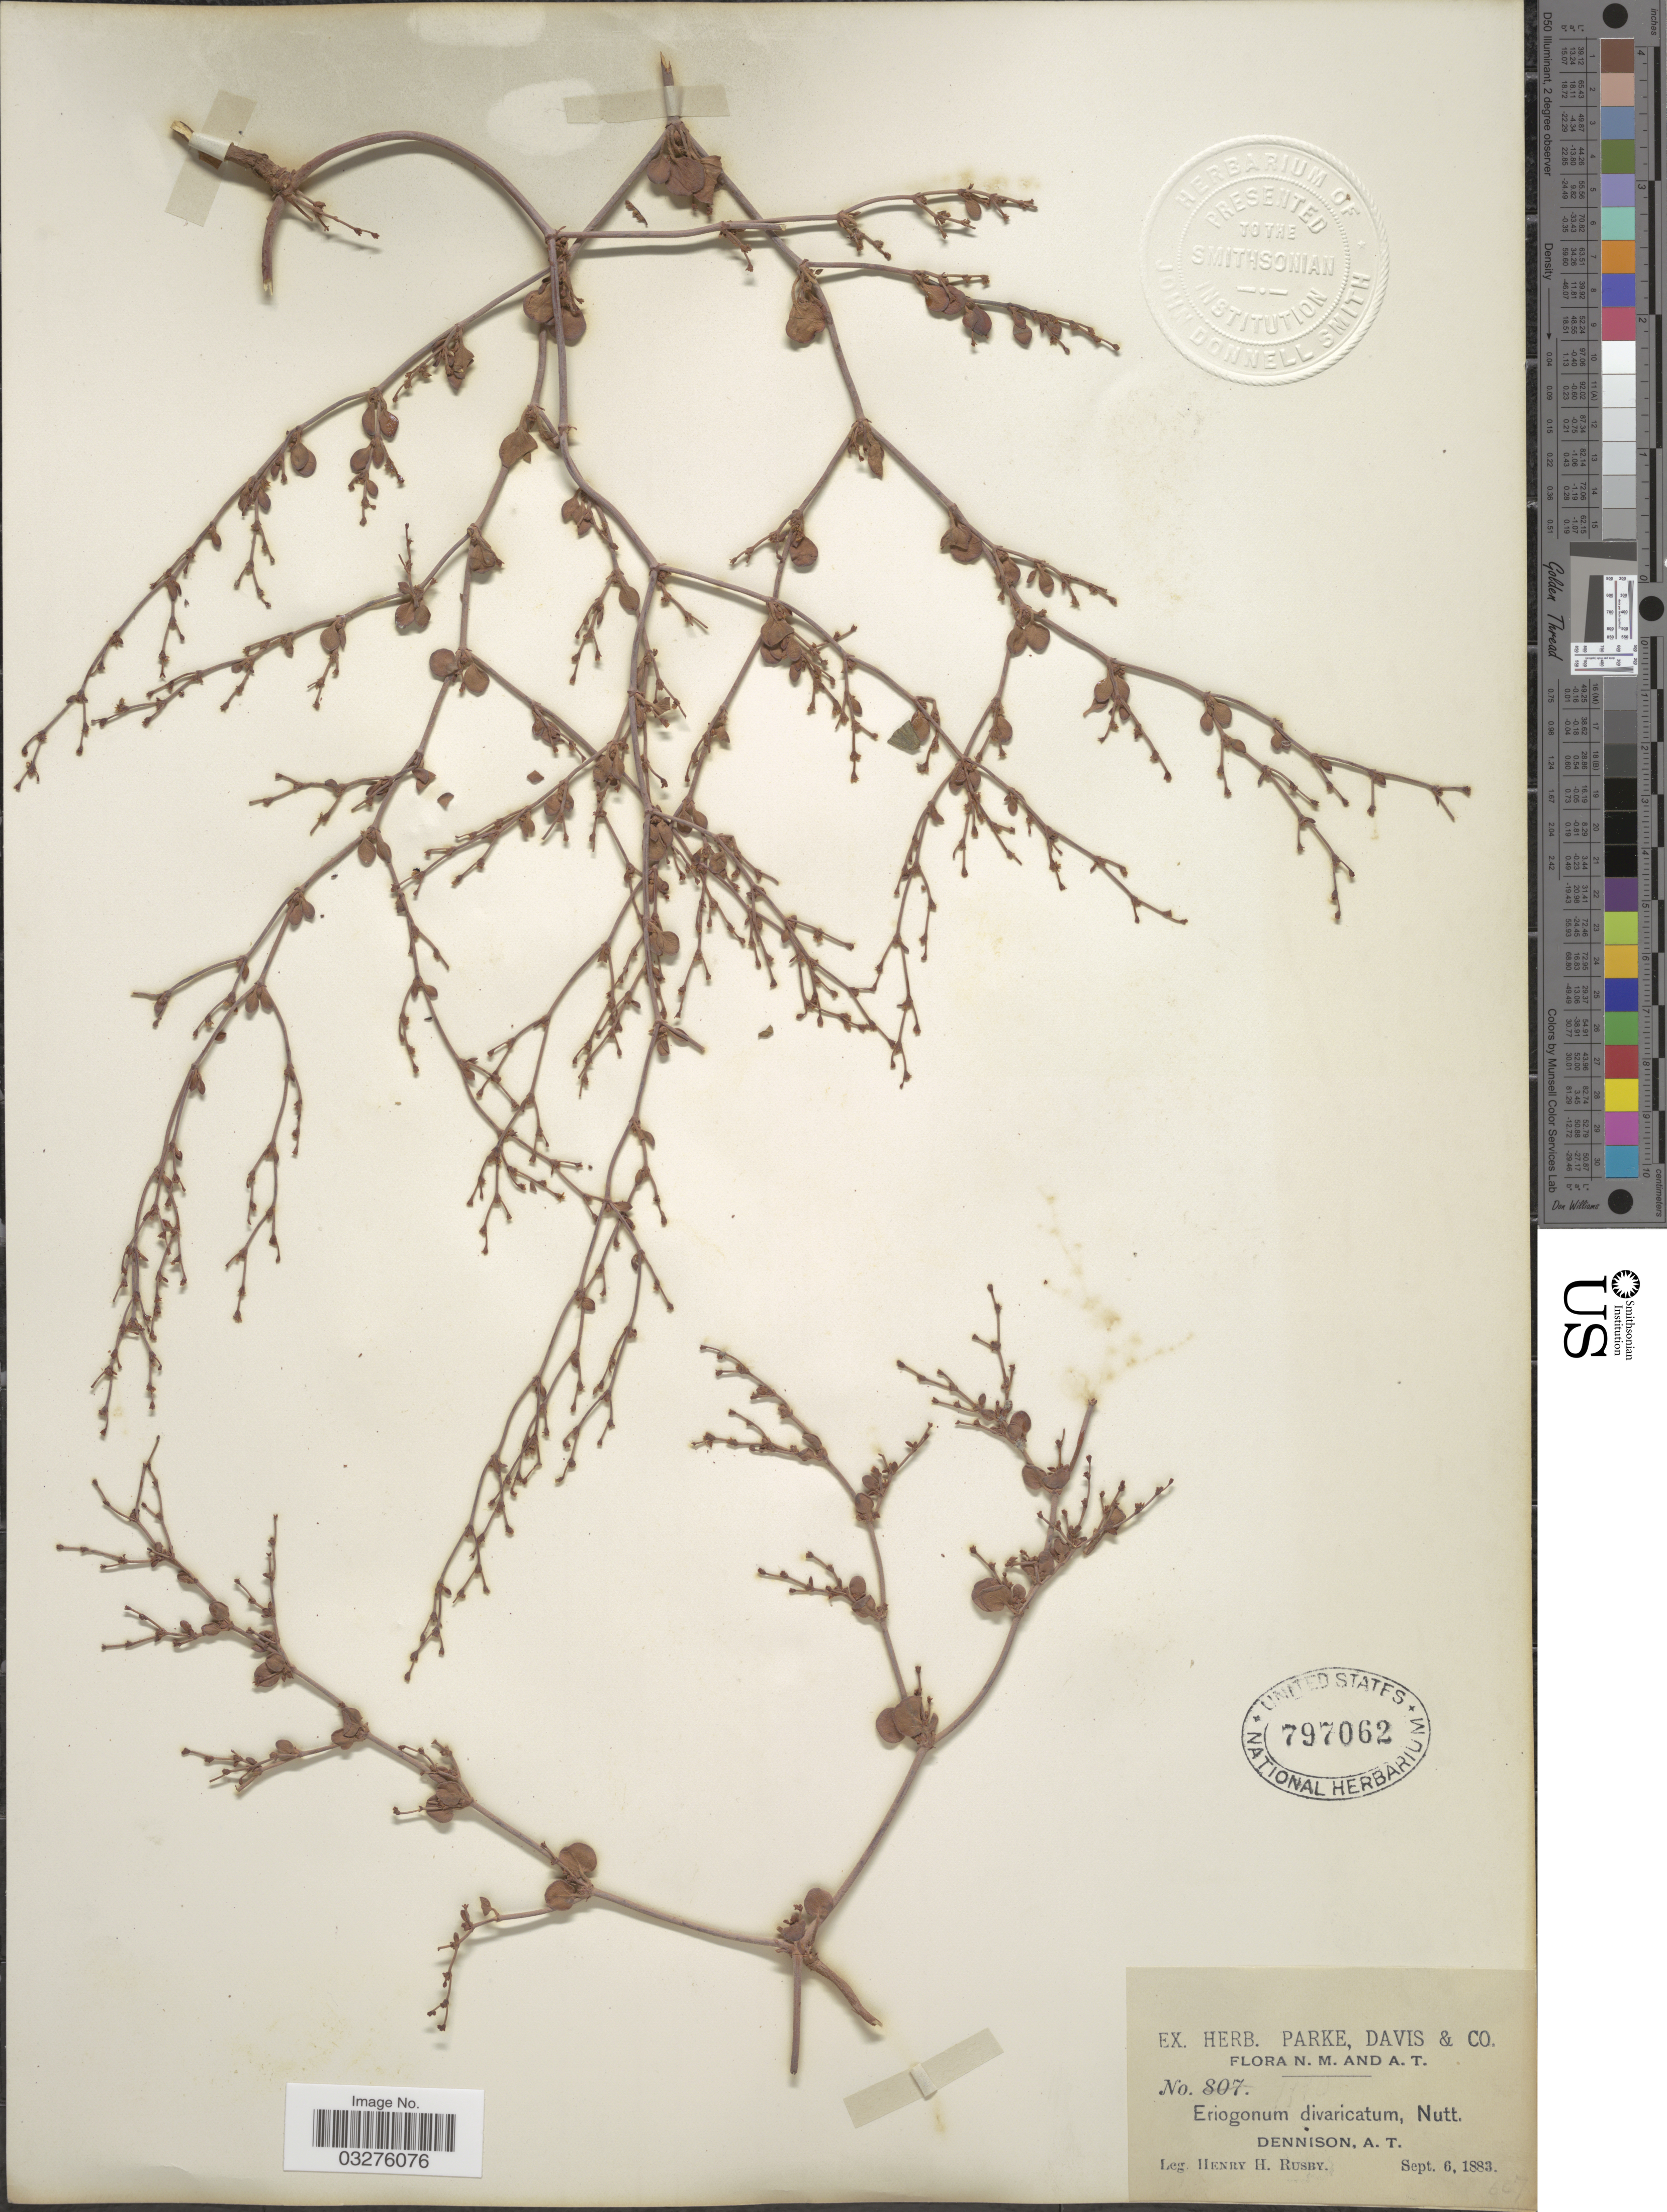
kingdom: Plantae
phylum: Tracheophyta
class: Magnoliopsida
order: Caryophyllales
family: Polygonaceae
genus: Eriogonum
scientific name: Eriogonum divaricatum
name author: Hook.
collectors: H. H. Rusby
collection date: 1883-09-06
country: United States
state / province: Arizona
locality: Dennison, A. T.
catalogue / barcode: US 797062